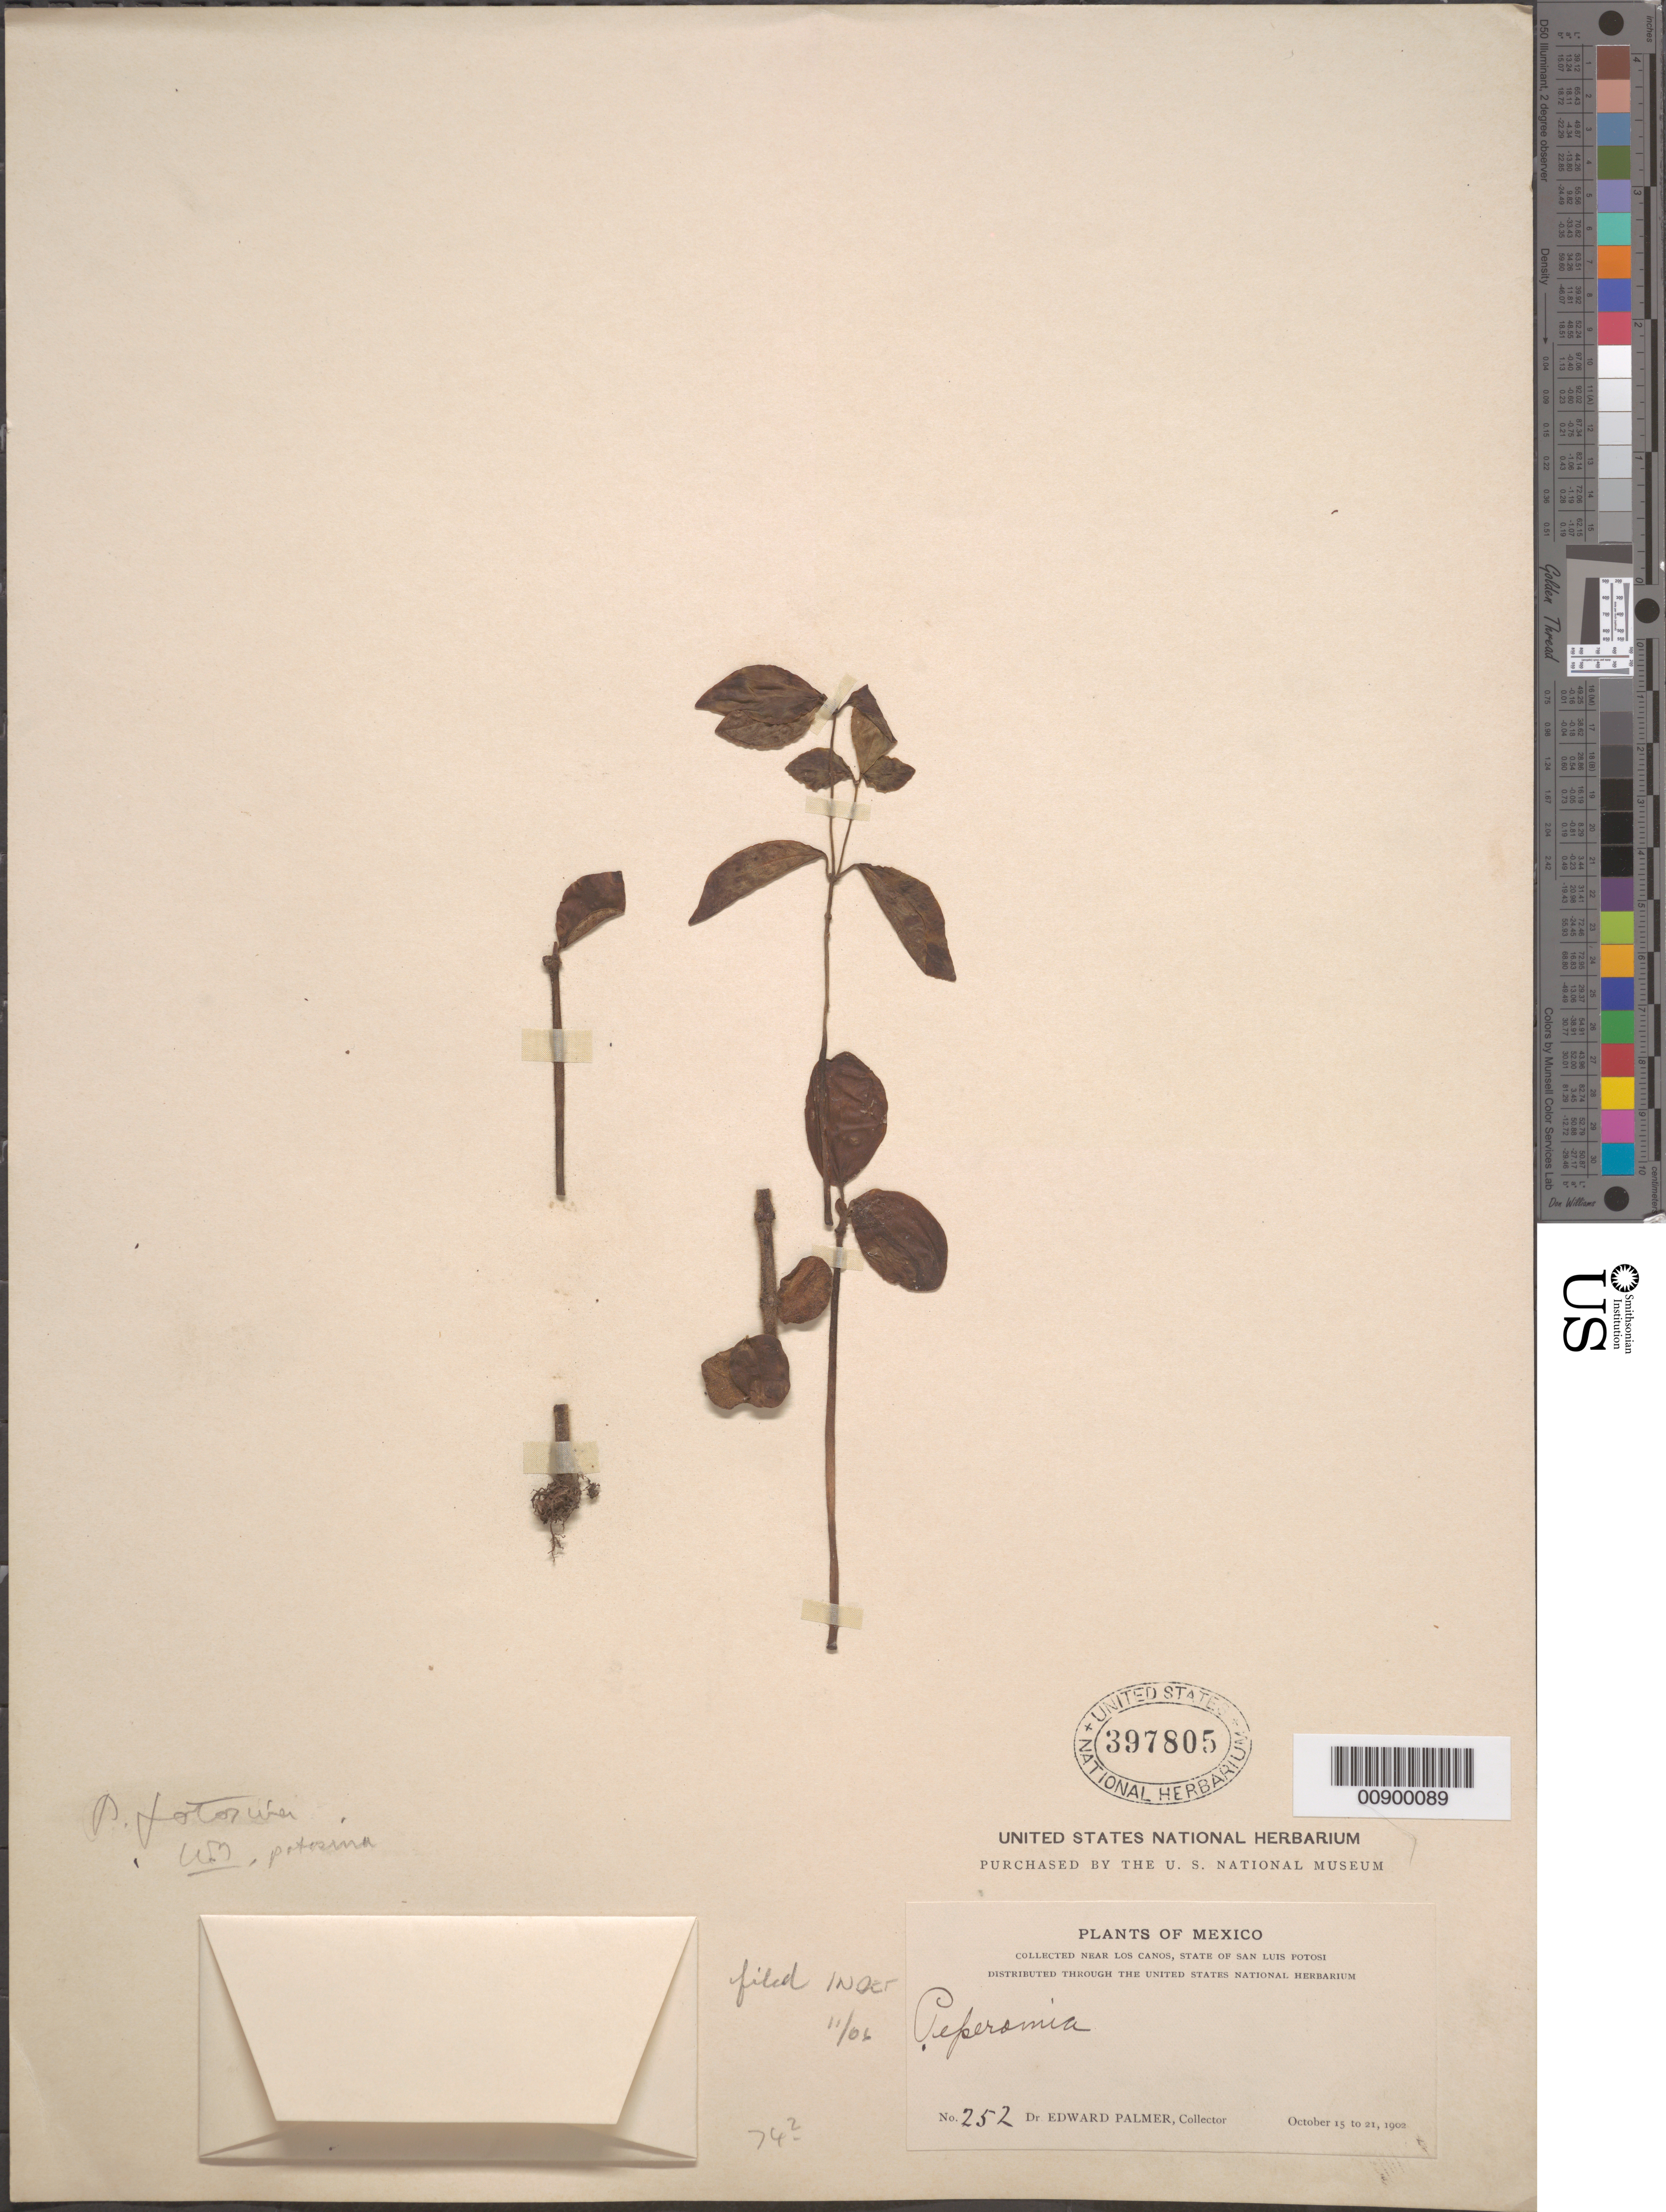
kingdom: Plantae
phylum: Tracheophyta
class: Magnoliopsida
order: Piperales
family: Piperaceae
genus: Peperomia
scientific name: Peperomia sp.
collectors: E. Palmer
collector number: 252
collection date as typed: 15 Oct 1902 to 21 Oct 1902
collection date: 1902-10-15/1902-10-21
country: Mexico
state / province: San Luis Potosí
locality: Near Los Canos, San Luis Potosí.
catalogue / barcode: US 397805